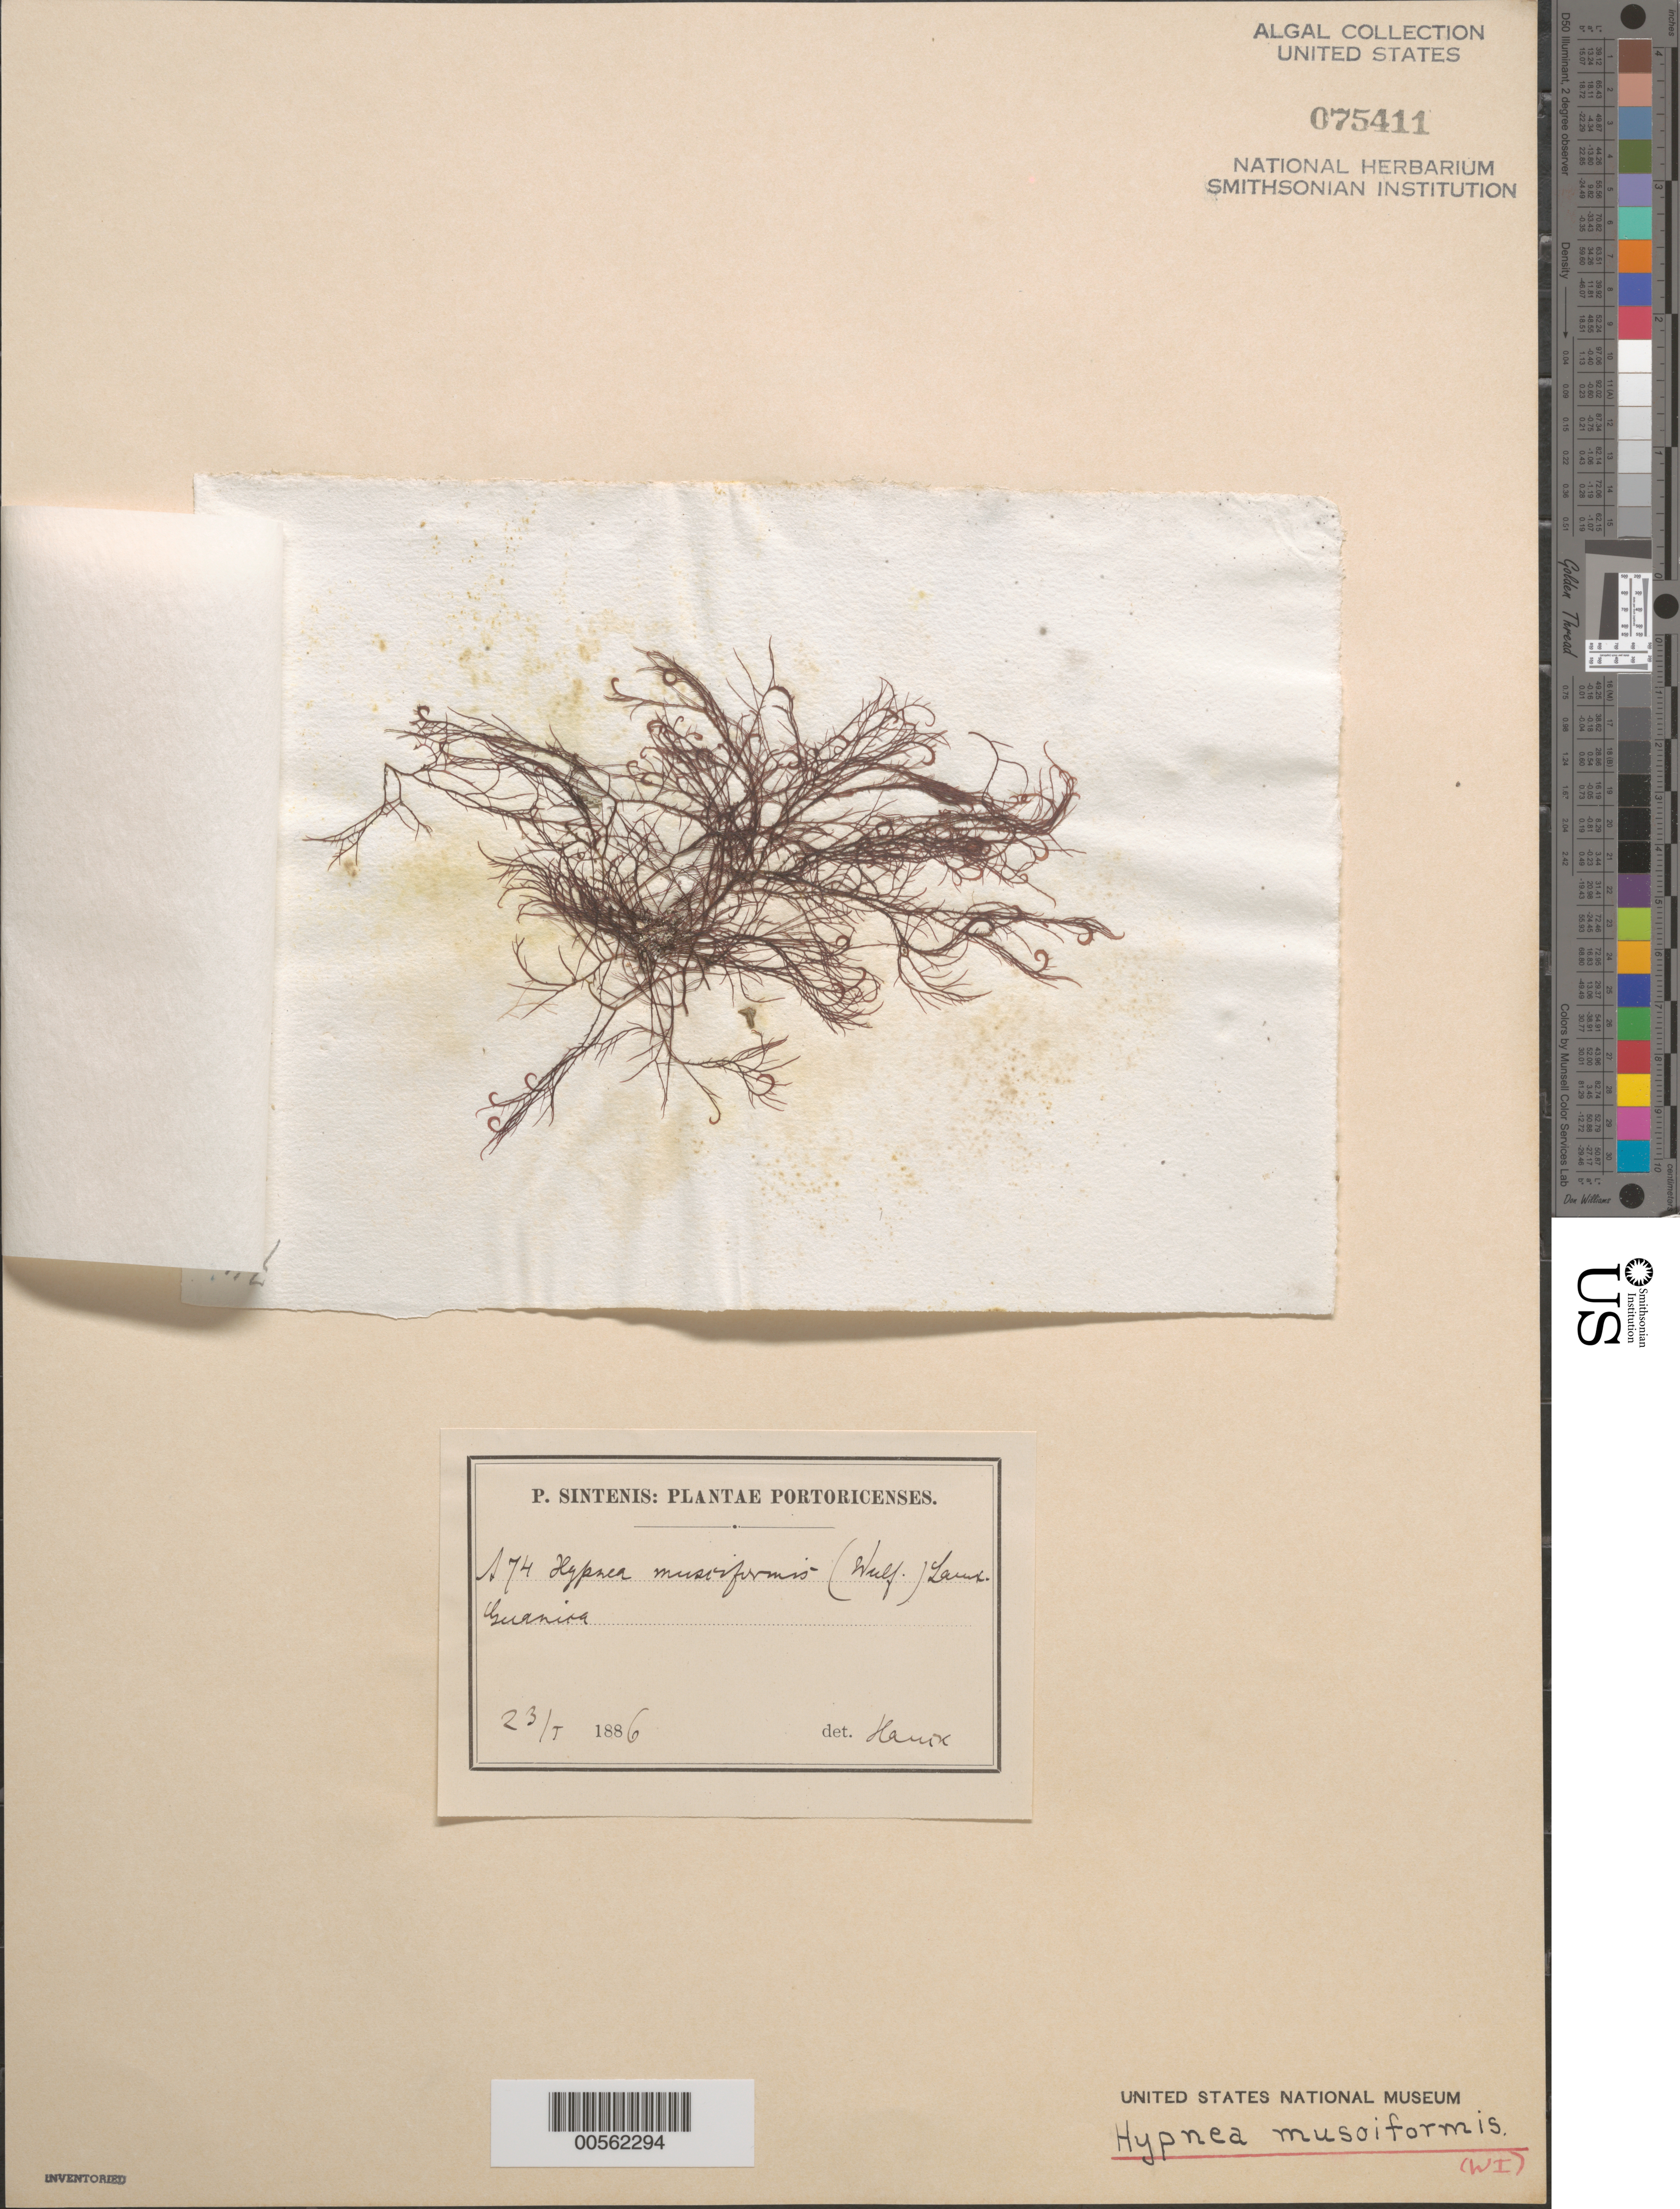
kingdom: Plantae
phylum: Rhodophyta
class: Florideophyceae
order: Gigartinales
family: Cystocloniaceae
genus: Hypnea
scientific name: Hypnea musciformis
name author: (Wulfen) J.V.Lamouroux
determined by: Hauck, Ferdinand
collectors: P. Sintenis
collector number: A.74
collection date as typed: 23 Jan 1886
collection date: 1886-01-23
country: Puerto Rico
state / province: Guanica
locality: Guanica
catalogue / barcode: US 75411